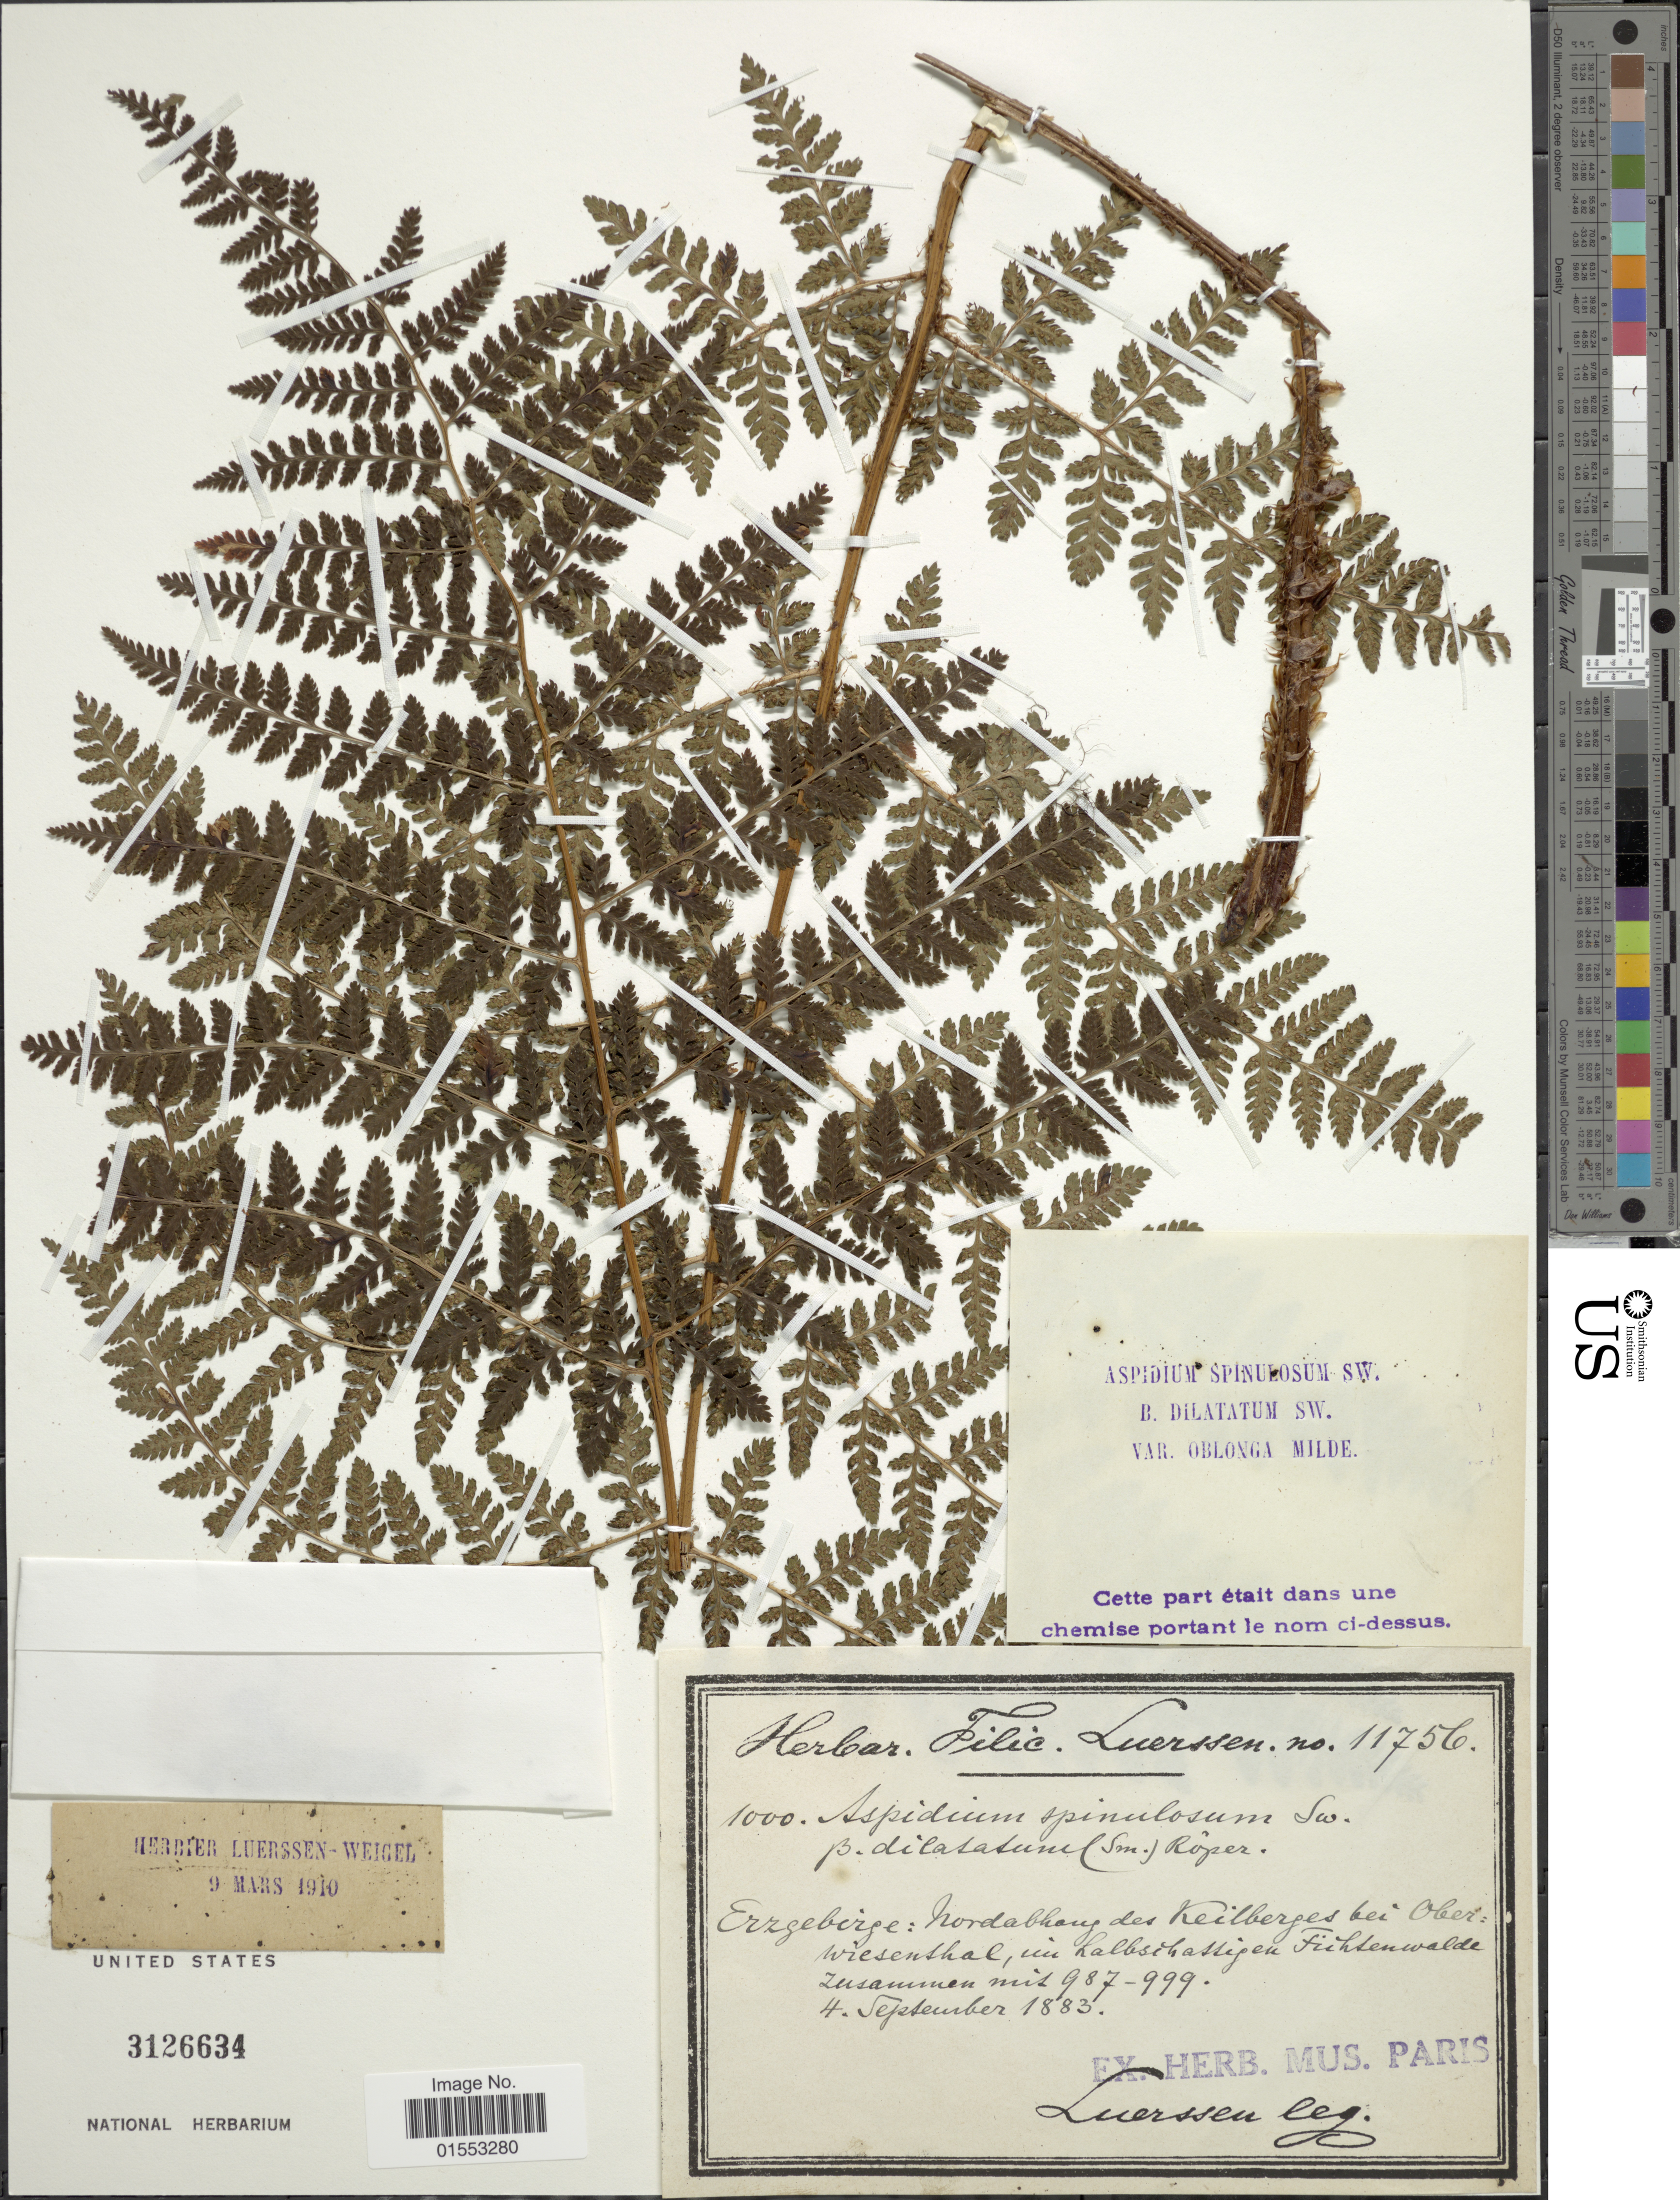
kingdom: Plantae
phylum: Tracheophyta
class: Polypodiopsida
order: Polypodiales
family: Dryopteridaceae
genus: Dryopteris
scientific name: Dryopteris dilatata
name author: (Hoffm.) A. Gray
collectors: Luerssen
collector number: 1000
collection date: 1883-09-04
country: Germany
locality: Erzgebirge: Nordalhang des Keiberges bei Ober Wiesenhal, mei Labshattigen Foichtenwalden zusamannen mit [interpreted]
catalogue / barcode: US 3126634